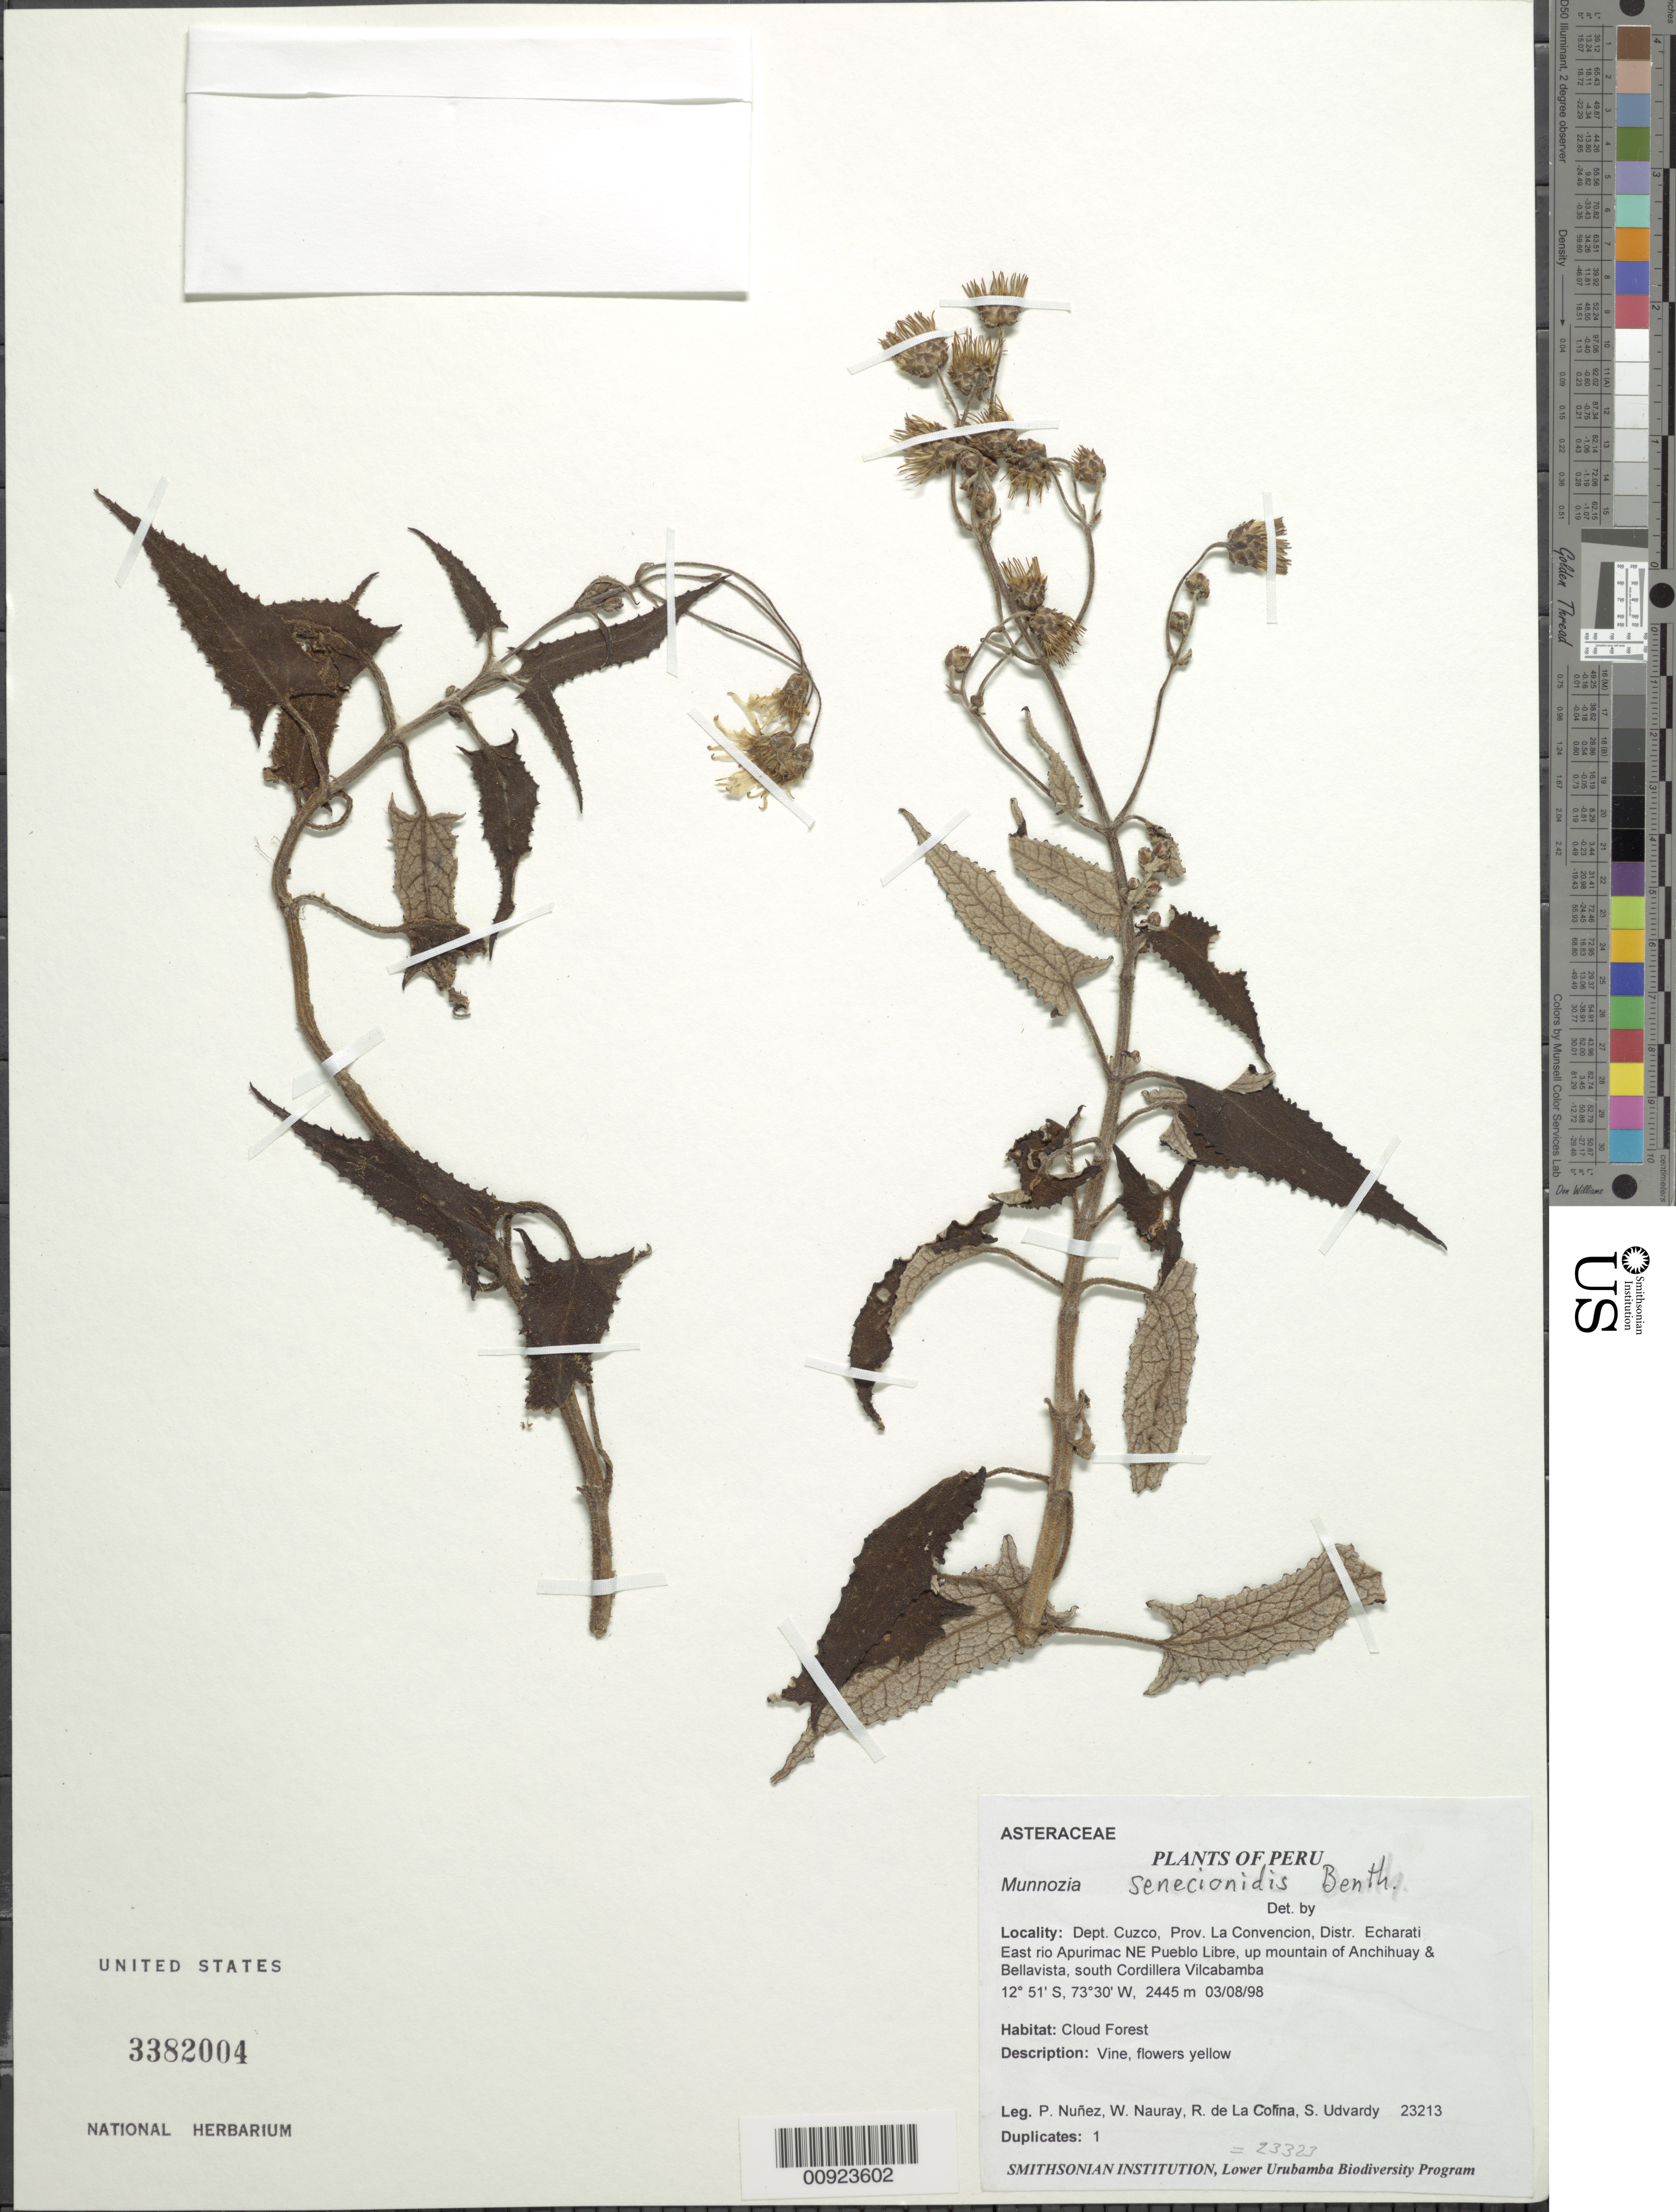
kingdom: Plantae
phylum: Tracheophyta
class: Magnoliopsida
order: Asterales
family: Asteraceae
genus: Munnozia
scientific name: Munnozia senecionidis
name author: Benth.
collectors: P. Nuñez V., W. Nauray, R. de la Colina & S. Udvardy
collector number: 23213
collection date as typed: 3 August 1998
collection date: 1998-08-03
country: Peru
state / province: Cusco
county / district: La Convención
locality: Distr. Echarati. East rio Apurimac NE Pueblo Libre, up mountain of Anchihuay and Bellavista, south Cordillera Vilcabamba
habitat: Cloud forest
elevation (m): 2445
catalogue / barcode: US 3382004